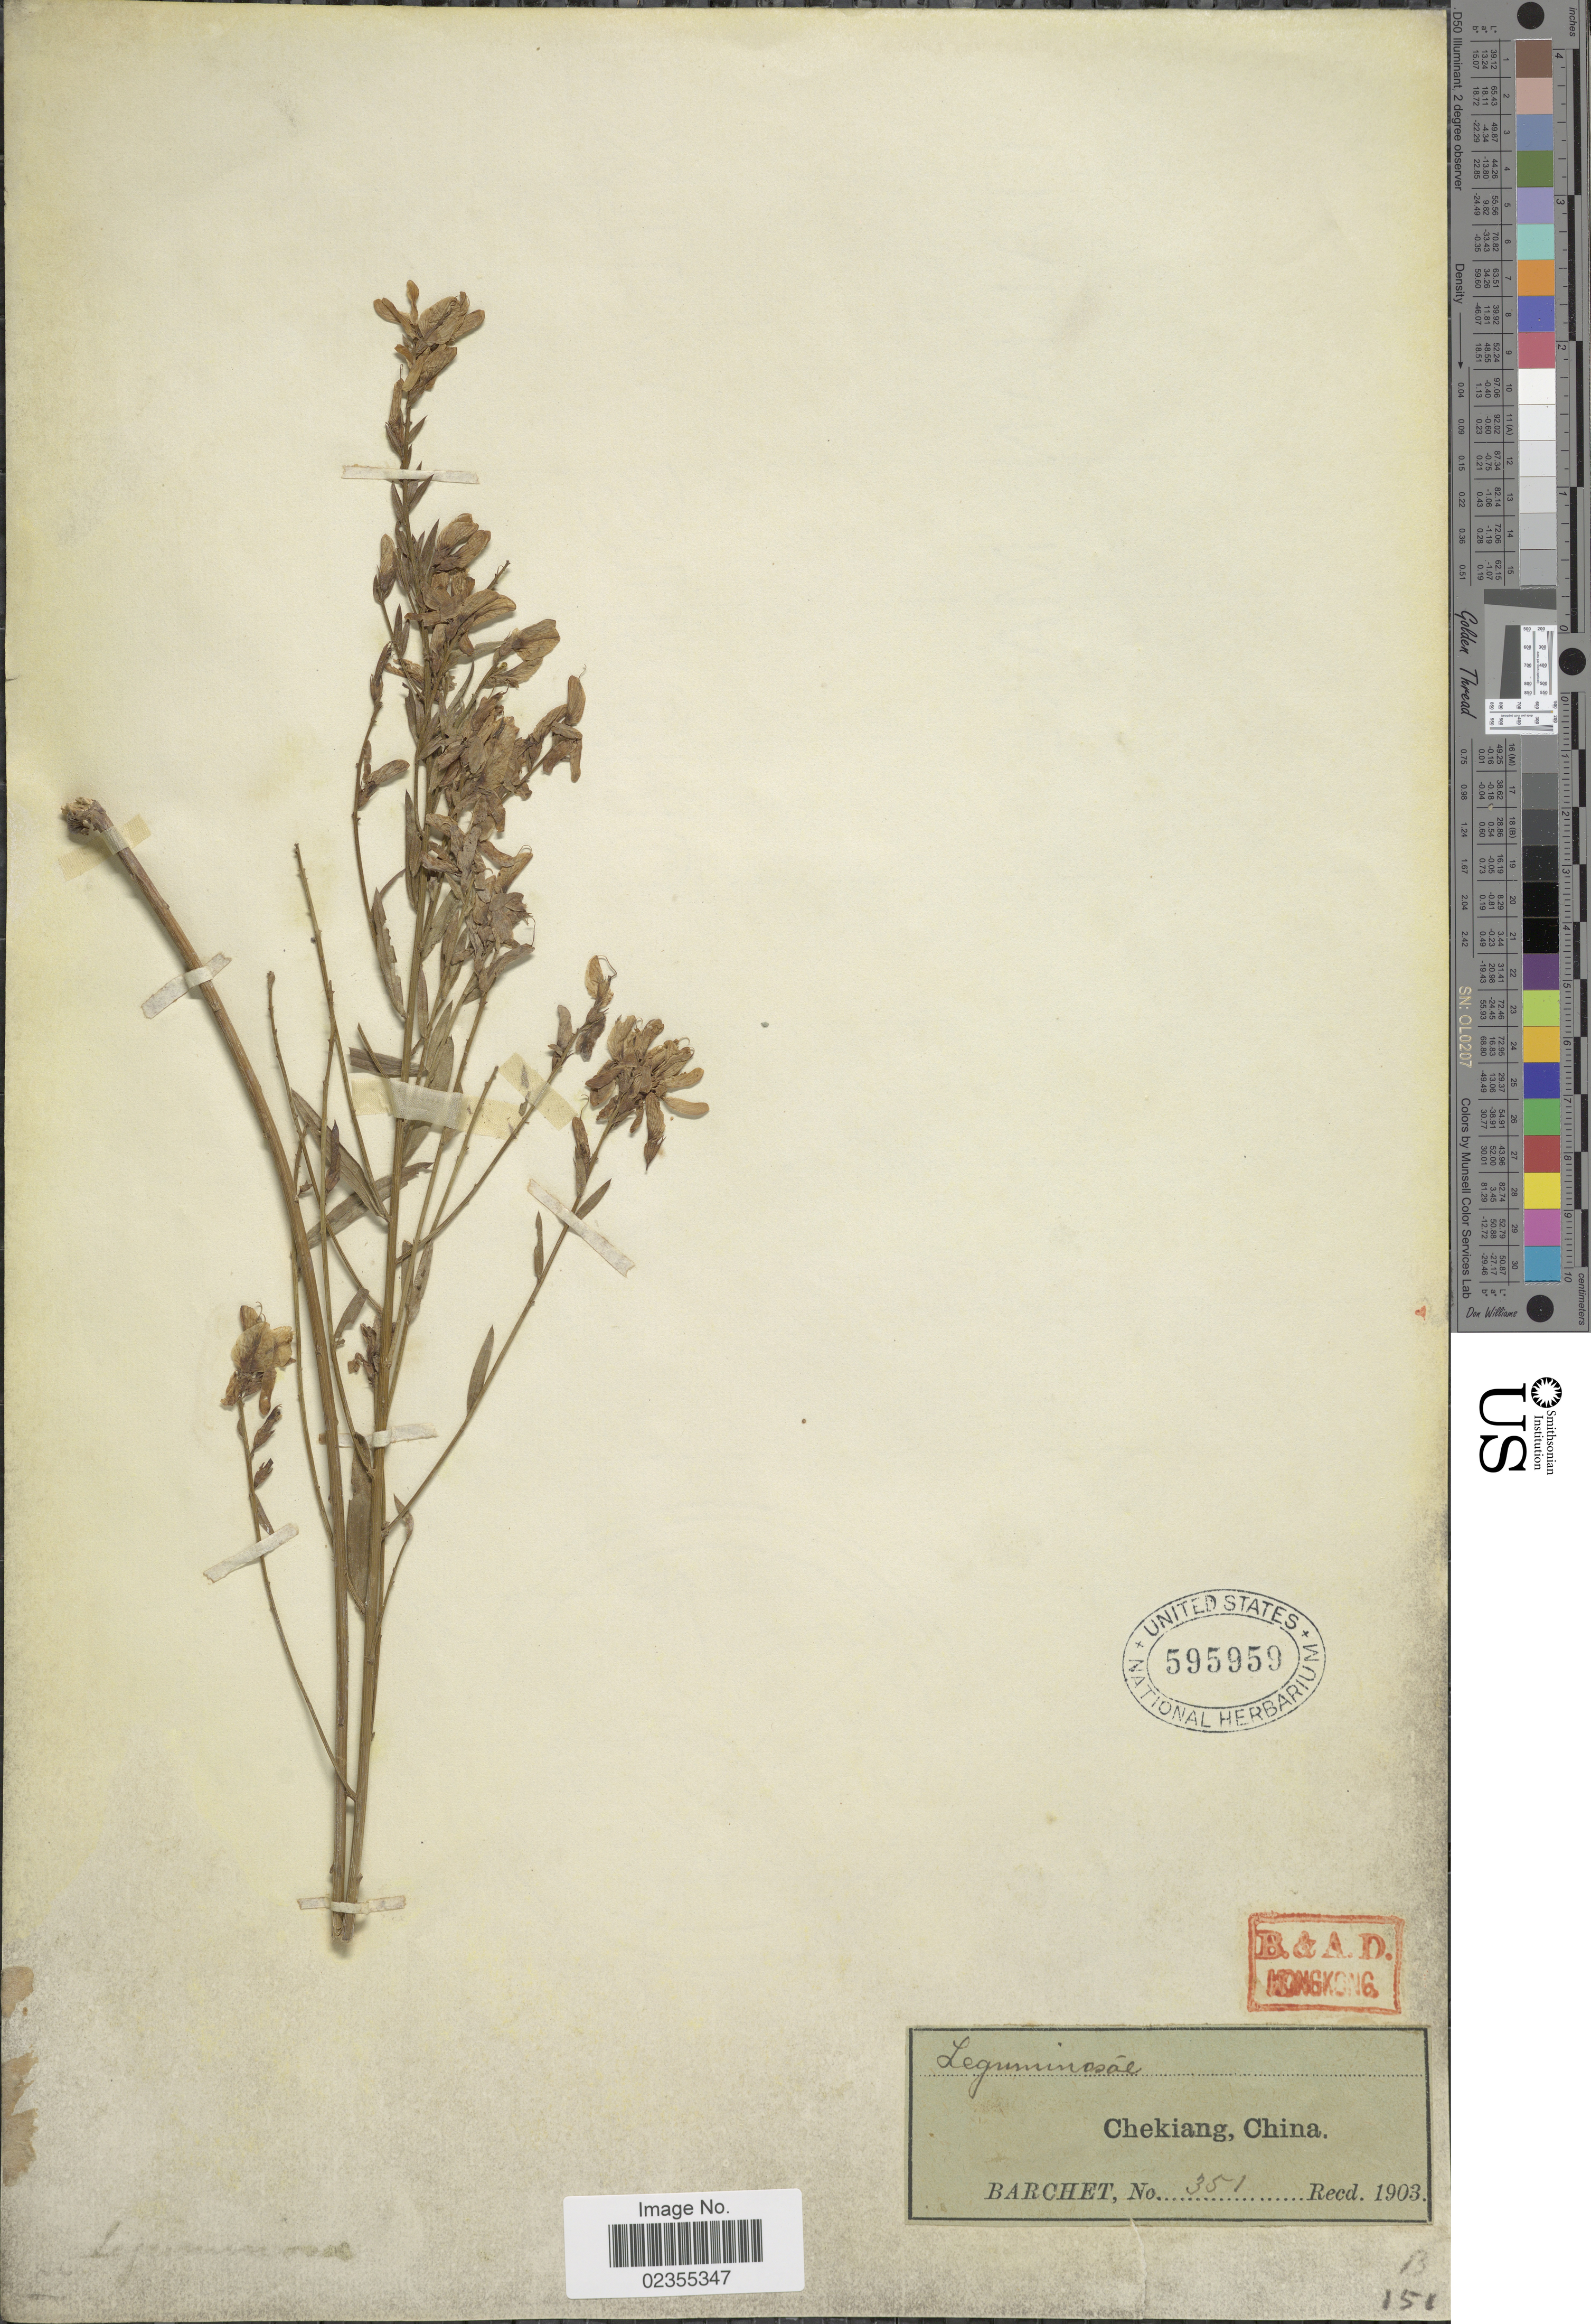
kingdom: Plantae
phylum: Tracheophyta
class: Magnoliopsida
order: Fabales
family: Fabaceae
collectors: Barchet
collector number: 351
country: China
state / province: Zhejiang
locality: Chekiang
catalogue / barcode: US 595959